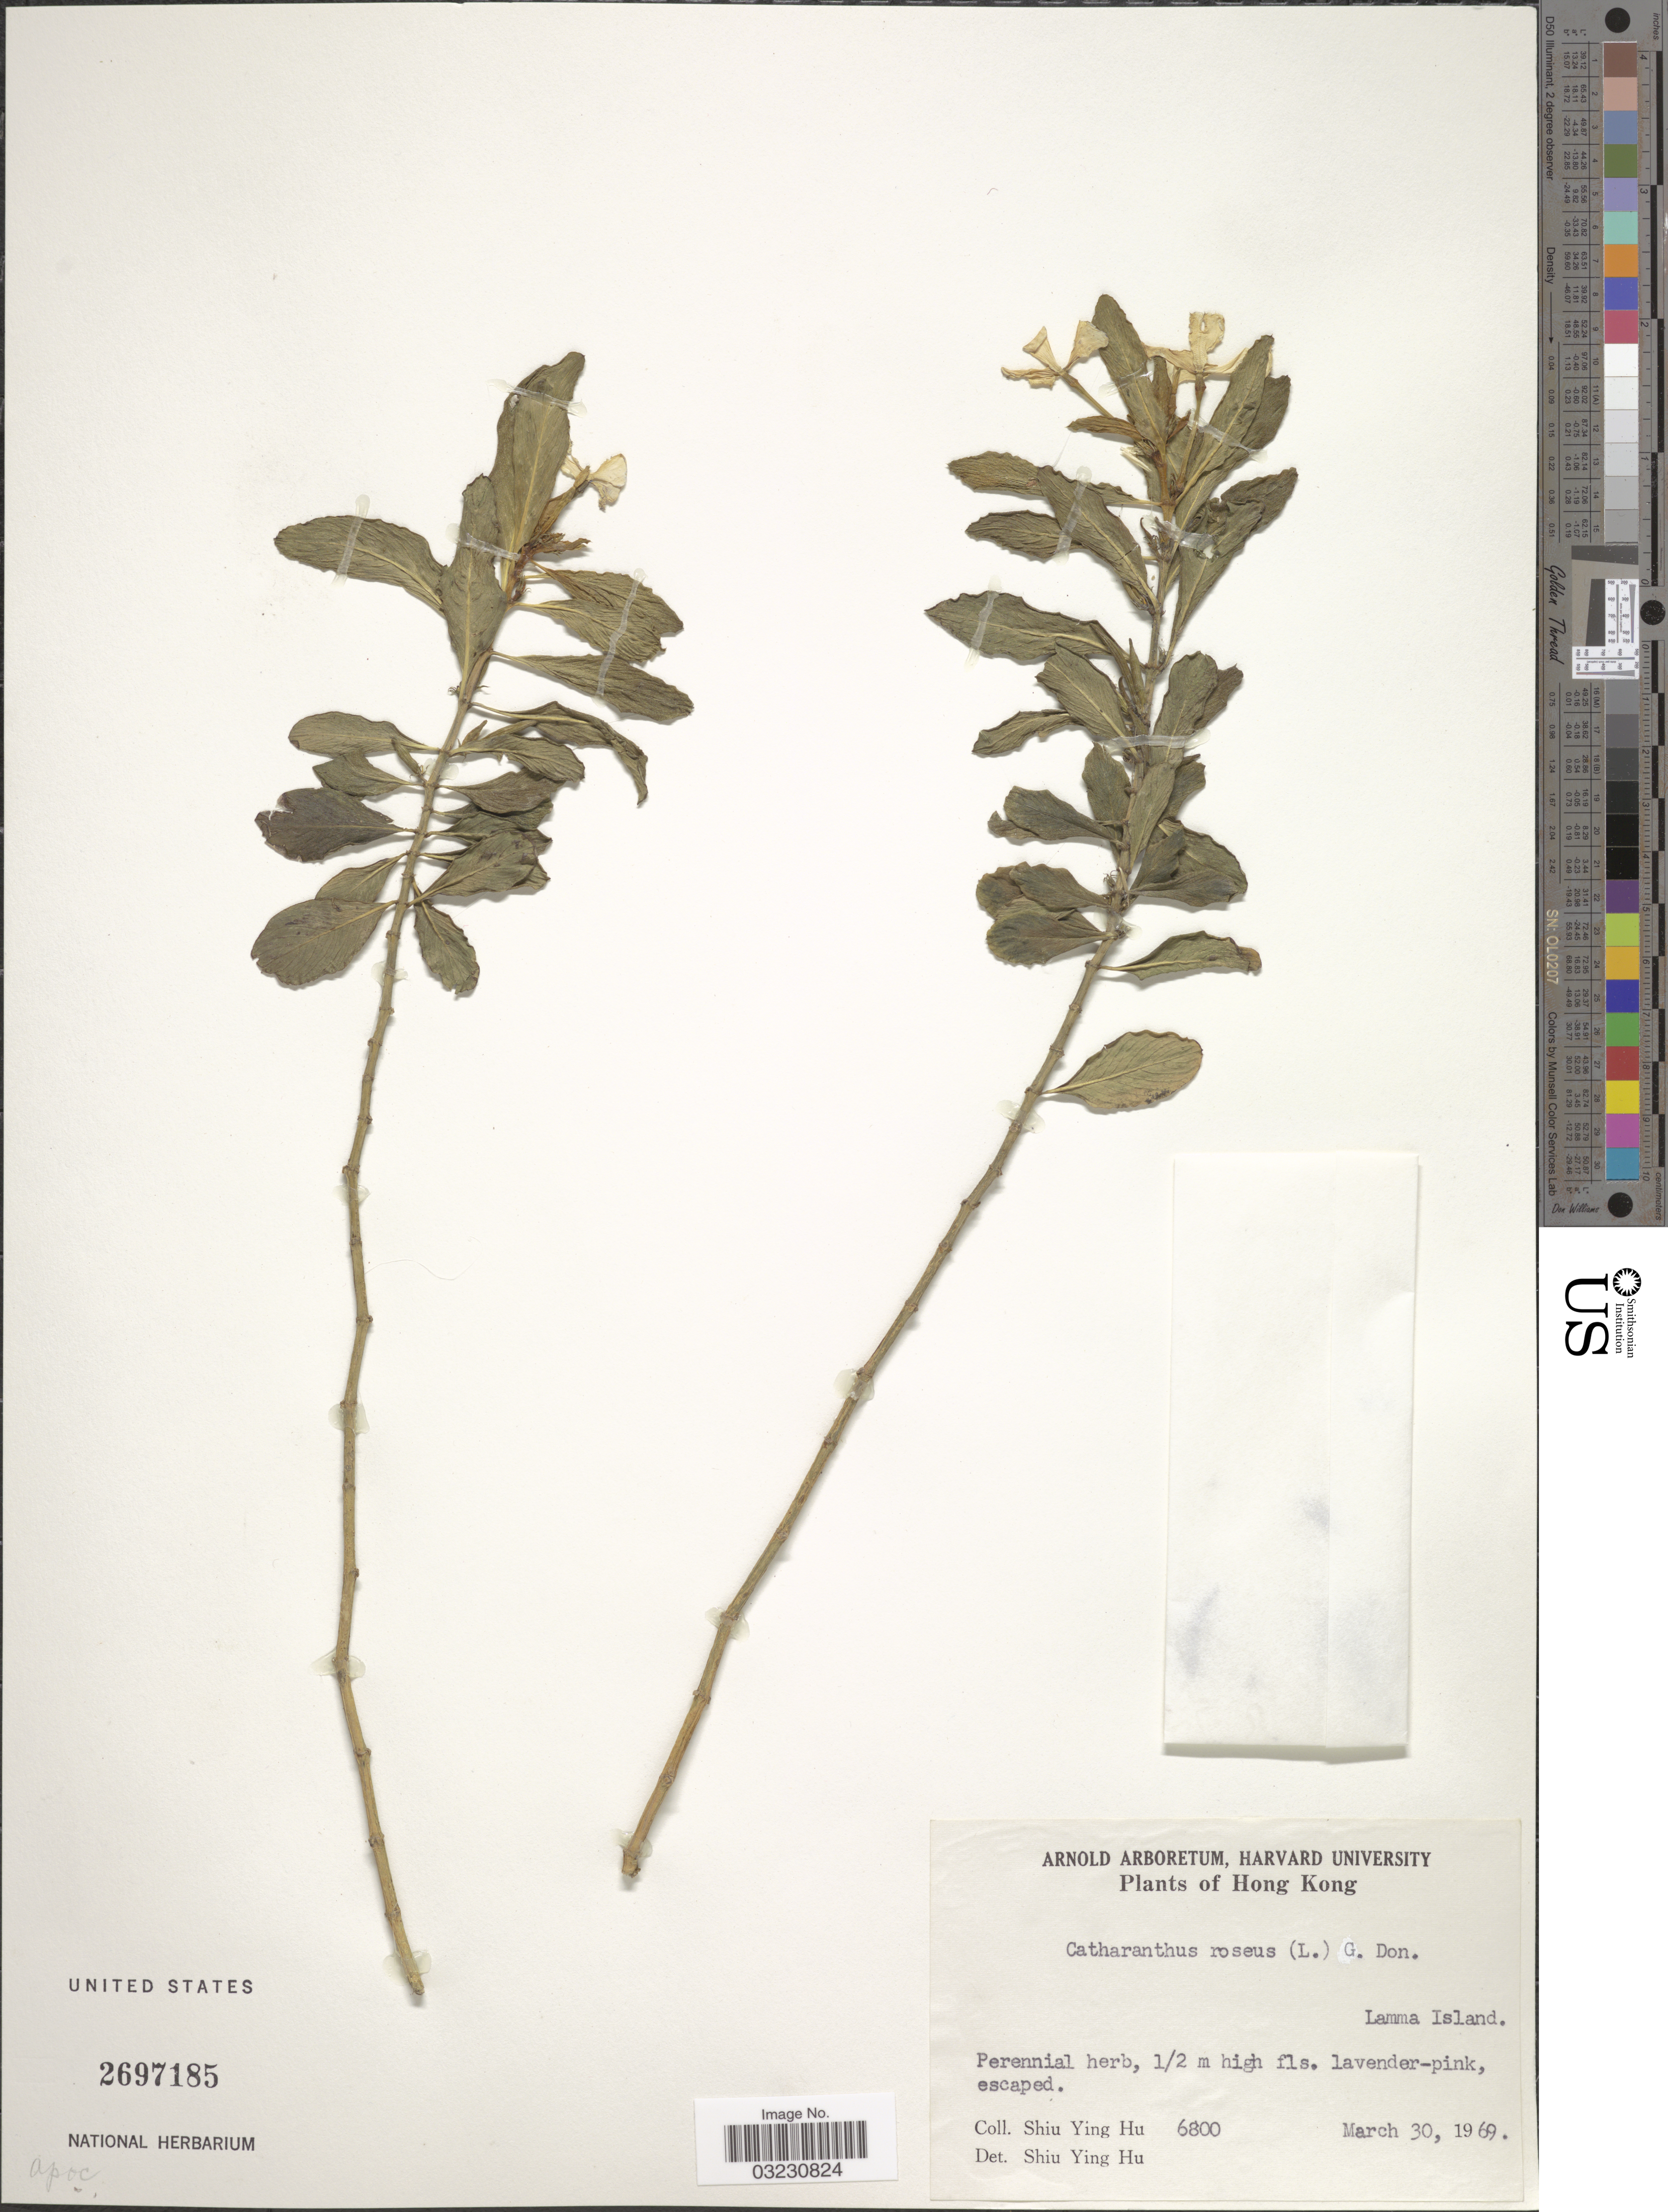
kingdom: Plantae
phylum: Tracheophyta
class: Magnoliopsida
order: Gentianales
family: Apocynaceae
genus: Catharanthus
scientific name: Catharanthus roseus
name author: (L.) G. Don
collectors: S. Y. Hu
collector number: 6800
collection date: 1969-03-30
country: China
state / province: Hong Kong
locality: Lamma Island.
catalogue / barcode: US 2697185